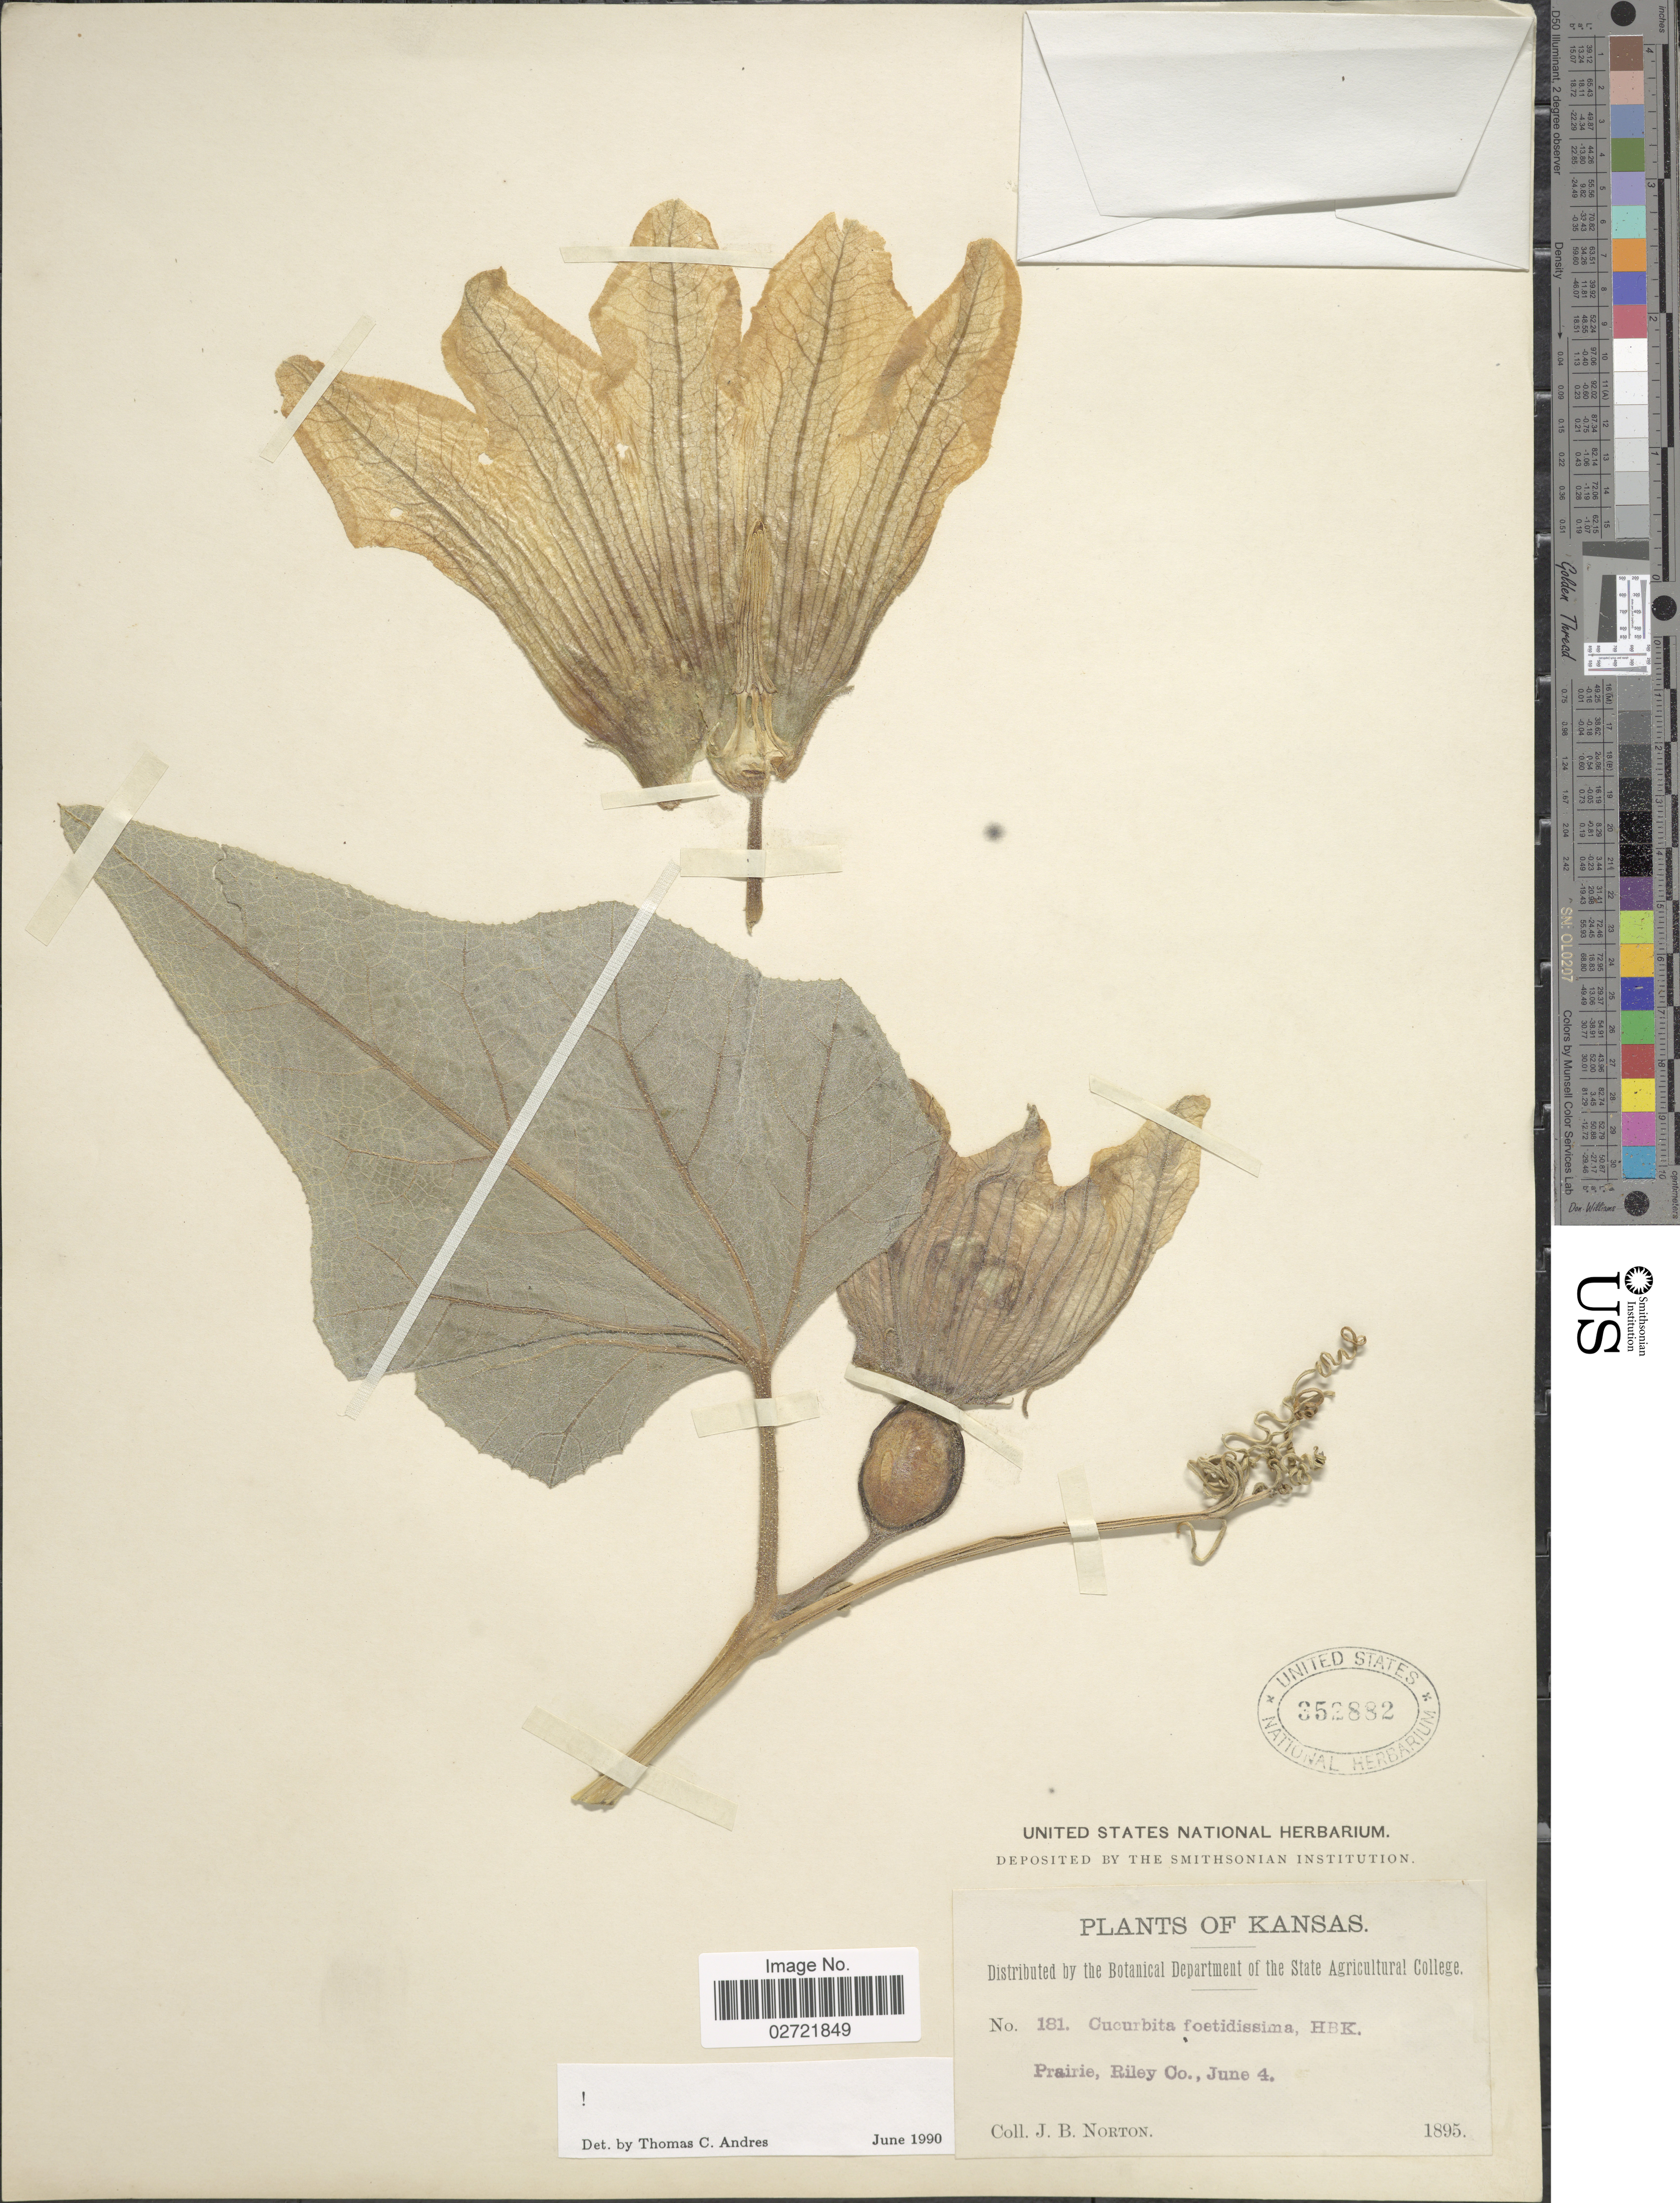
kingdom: Plantae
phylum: Tracheophyta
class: Magnoliopsida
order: Cucurbitales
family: Cucurbitaceae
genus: Cucurbita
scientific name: Cucurbita foetidissima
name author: Kunth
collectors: J. B. Norton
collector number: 181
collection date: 1895-06-04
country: United States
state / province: Kansas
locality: Prairie, Riley Co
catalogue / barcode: US 352882